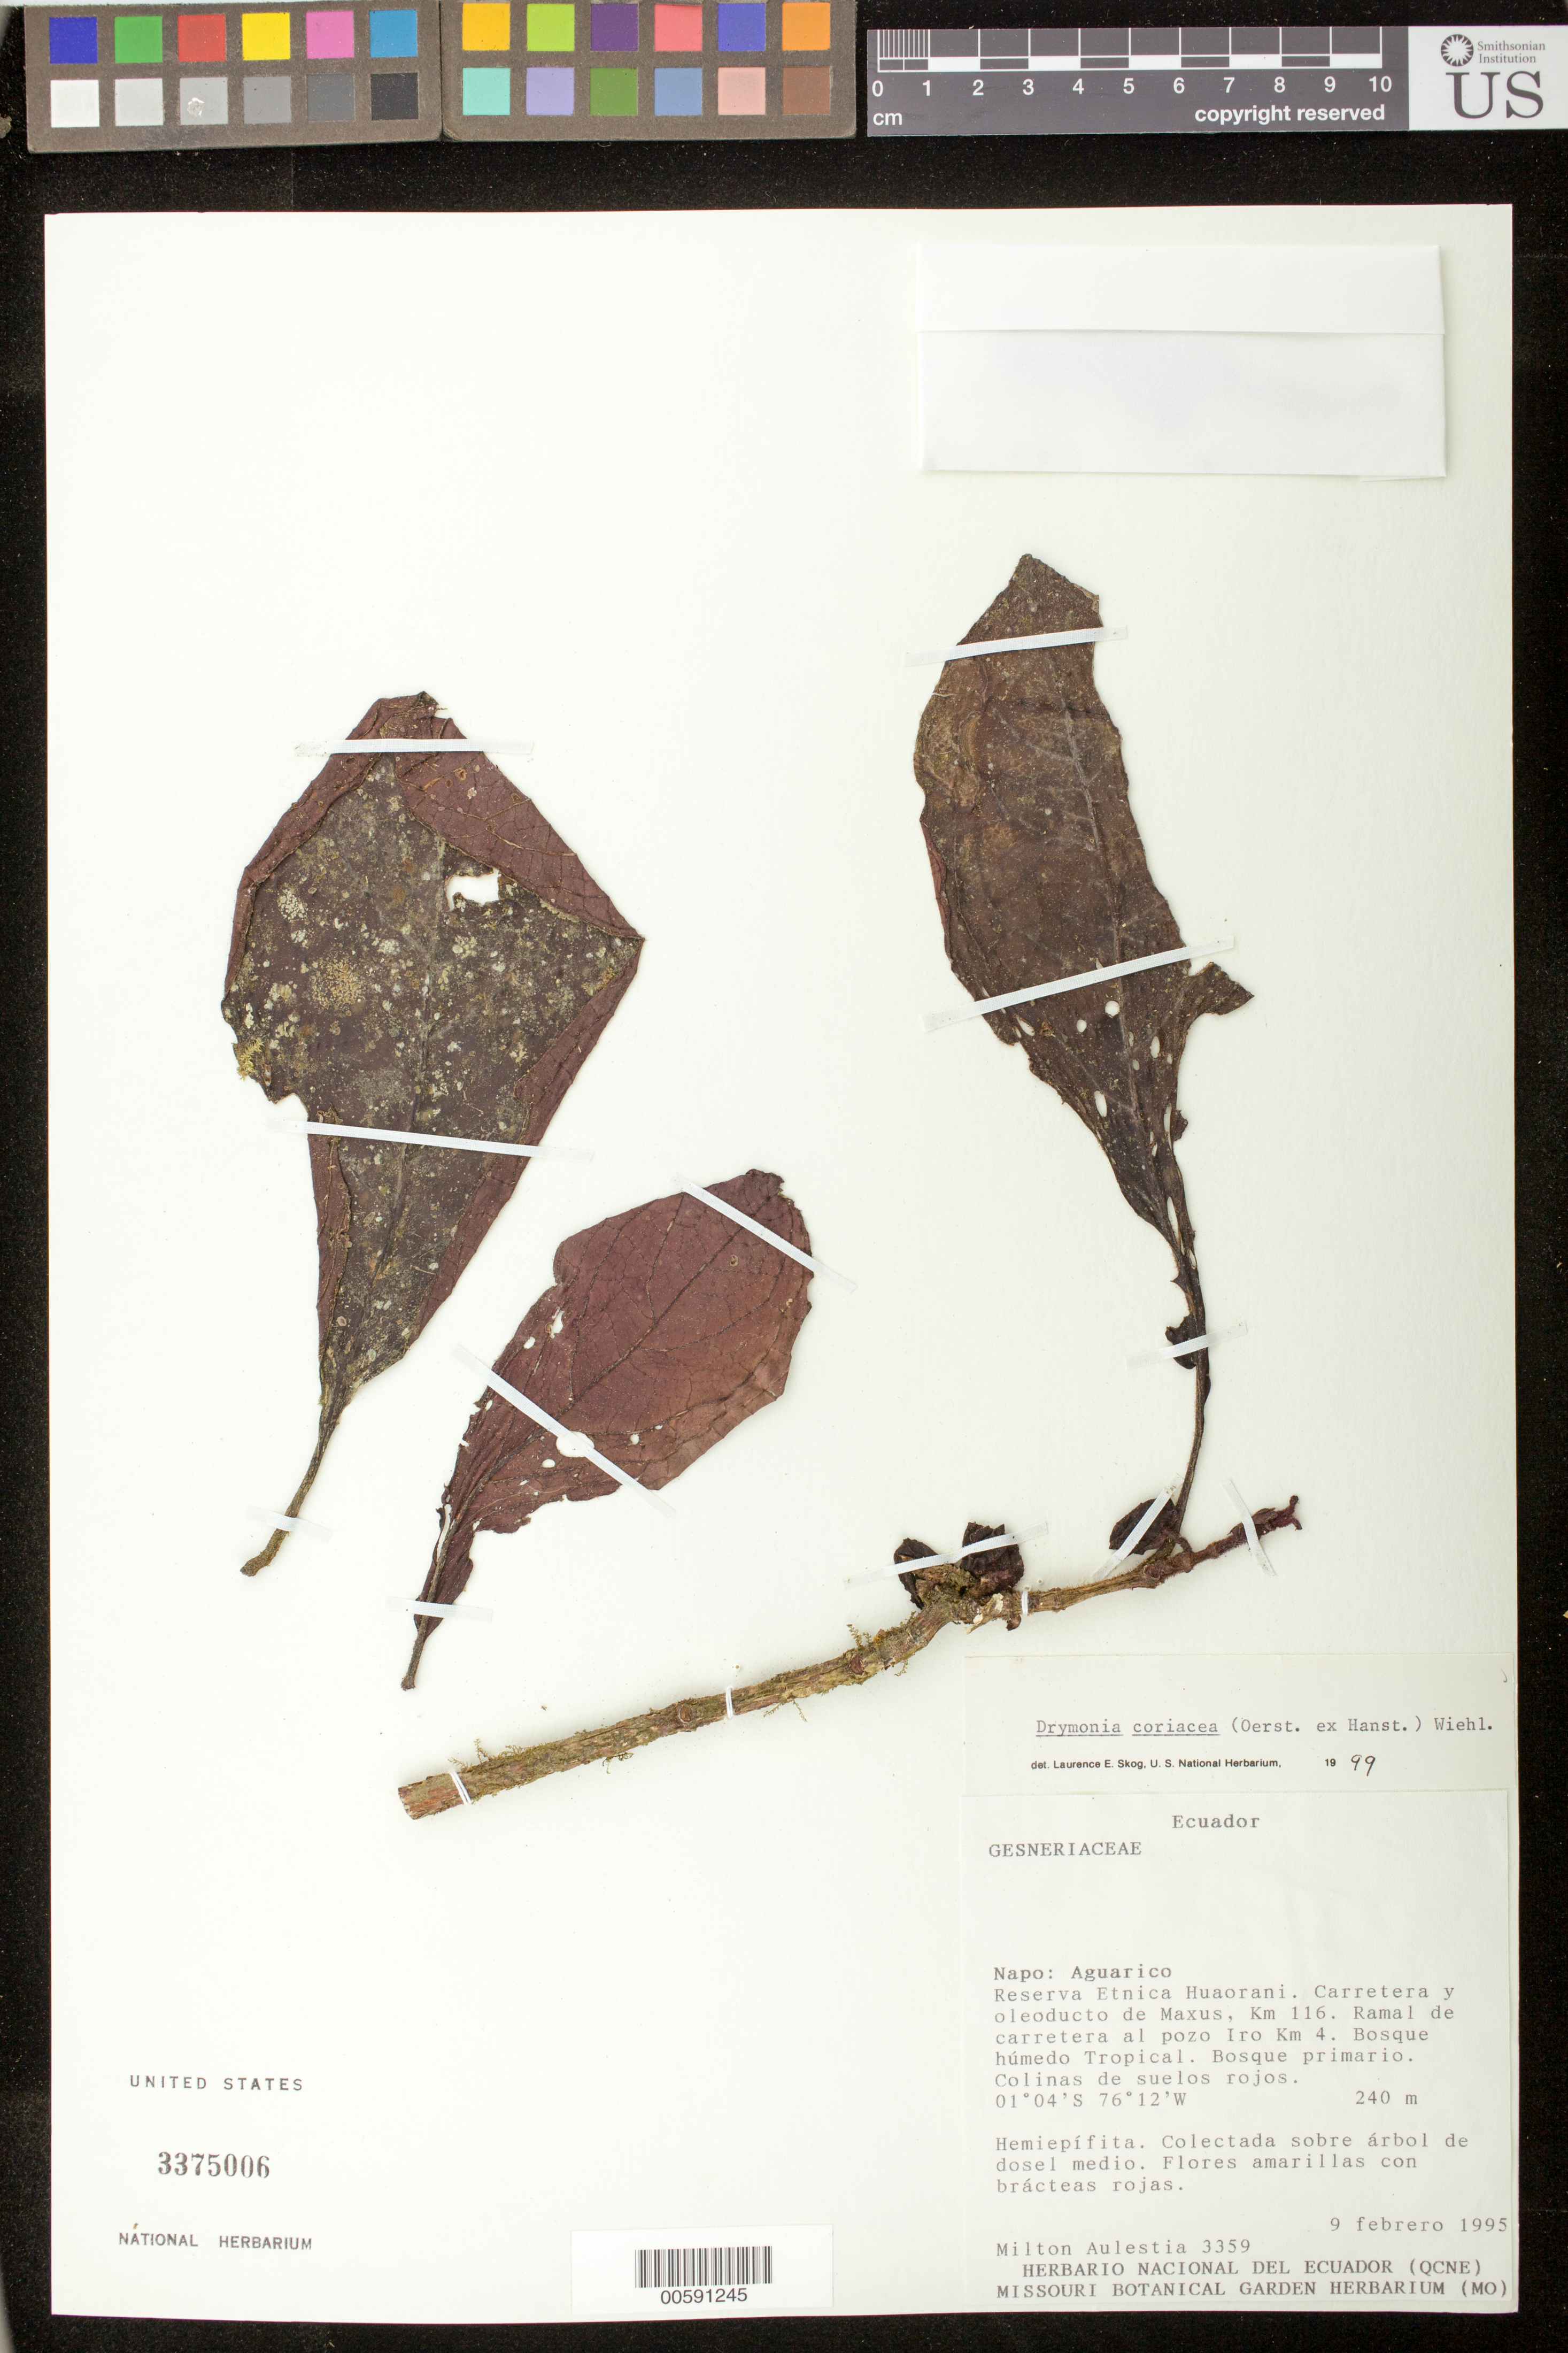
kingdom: Plantae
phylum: Tracheophyta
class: Magnoliopsida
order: Lamiales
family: Gesneriaceae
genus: Drymonia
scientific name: Drymonia coriacea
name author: (Oerst. ex Hanst.) Wiehler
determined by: Clark, J. L., (SEL), The Marie Selby Botanical Garden (UNITED STATES)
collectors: M. Aulestia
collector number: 3359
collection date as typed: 09 Feb 1995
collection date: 1995-02-09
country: Ecuador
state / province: Napo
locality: Aguarico: Reserva Etnica Huaorani, carretera y oleoducto de Maxus, Km 116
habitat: Bosque húmedo tropical; bosque primario, colinas de suelos rojos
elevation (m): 240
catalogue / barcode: US 3375006